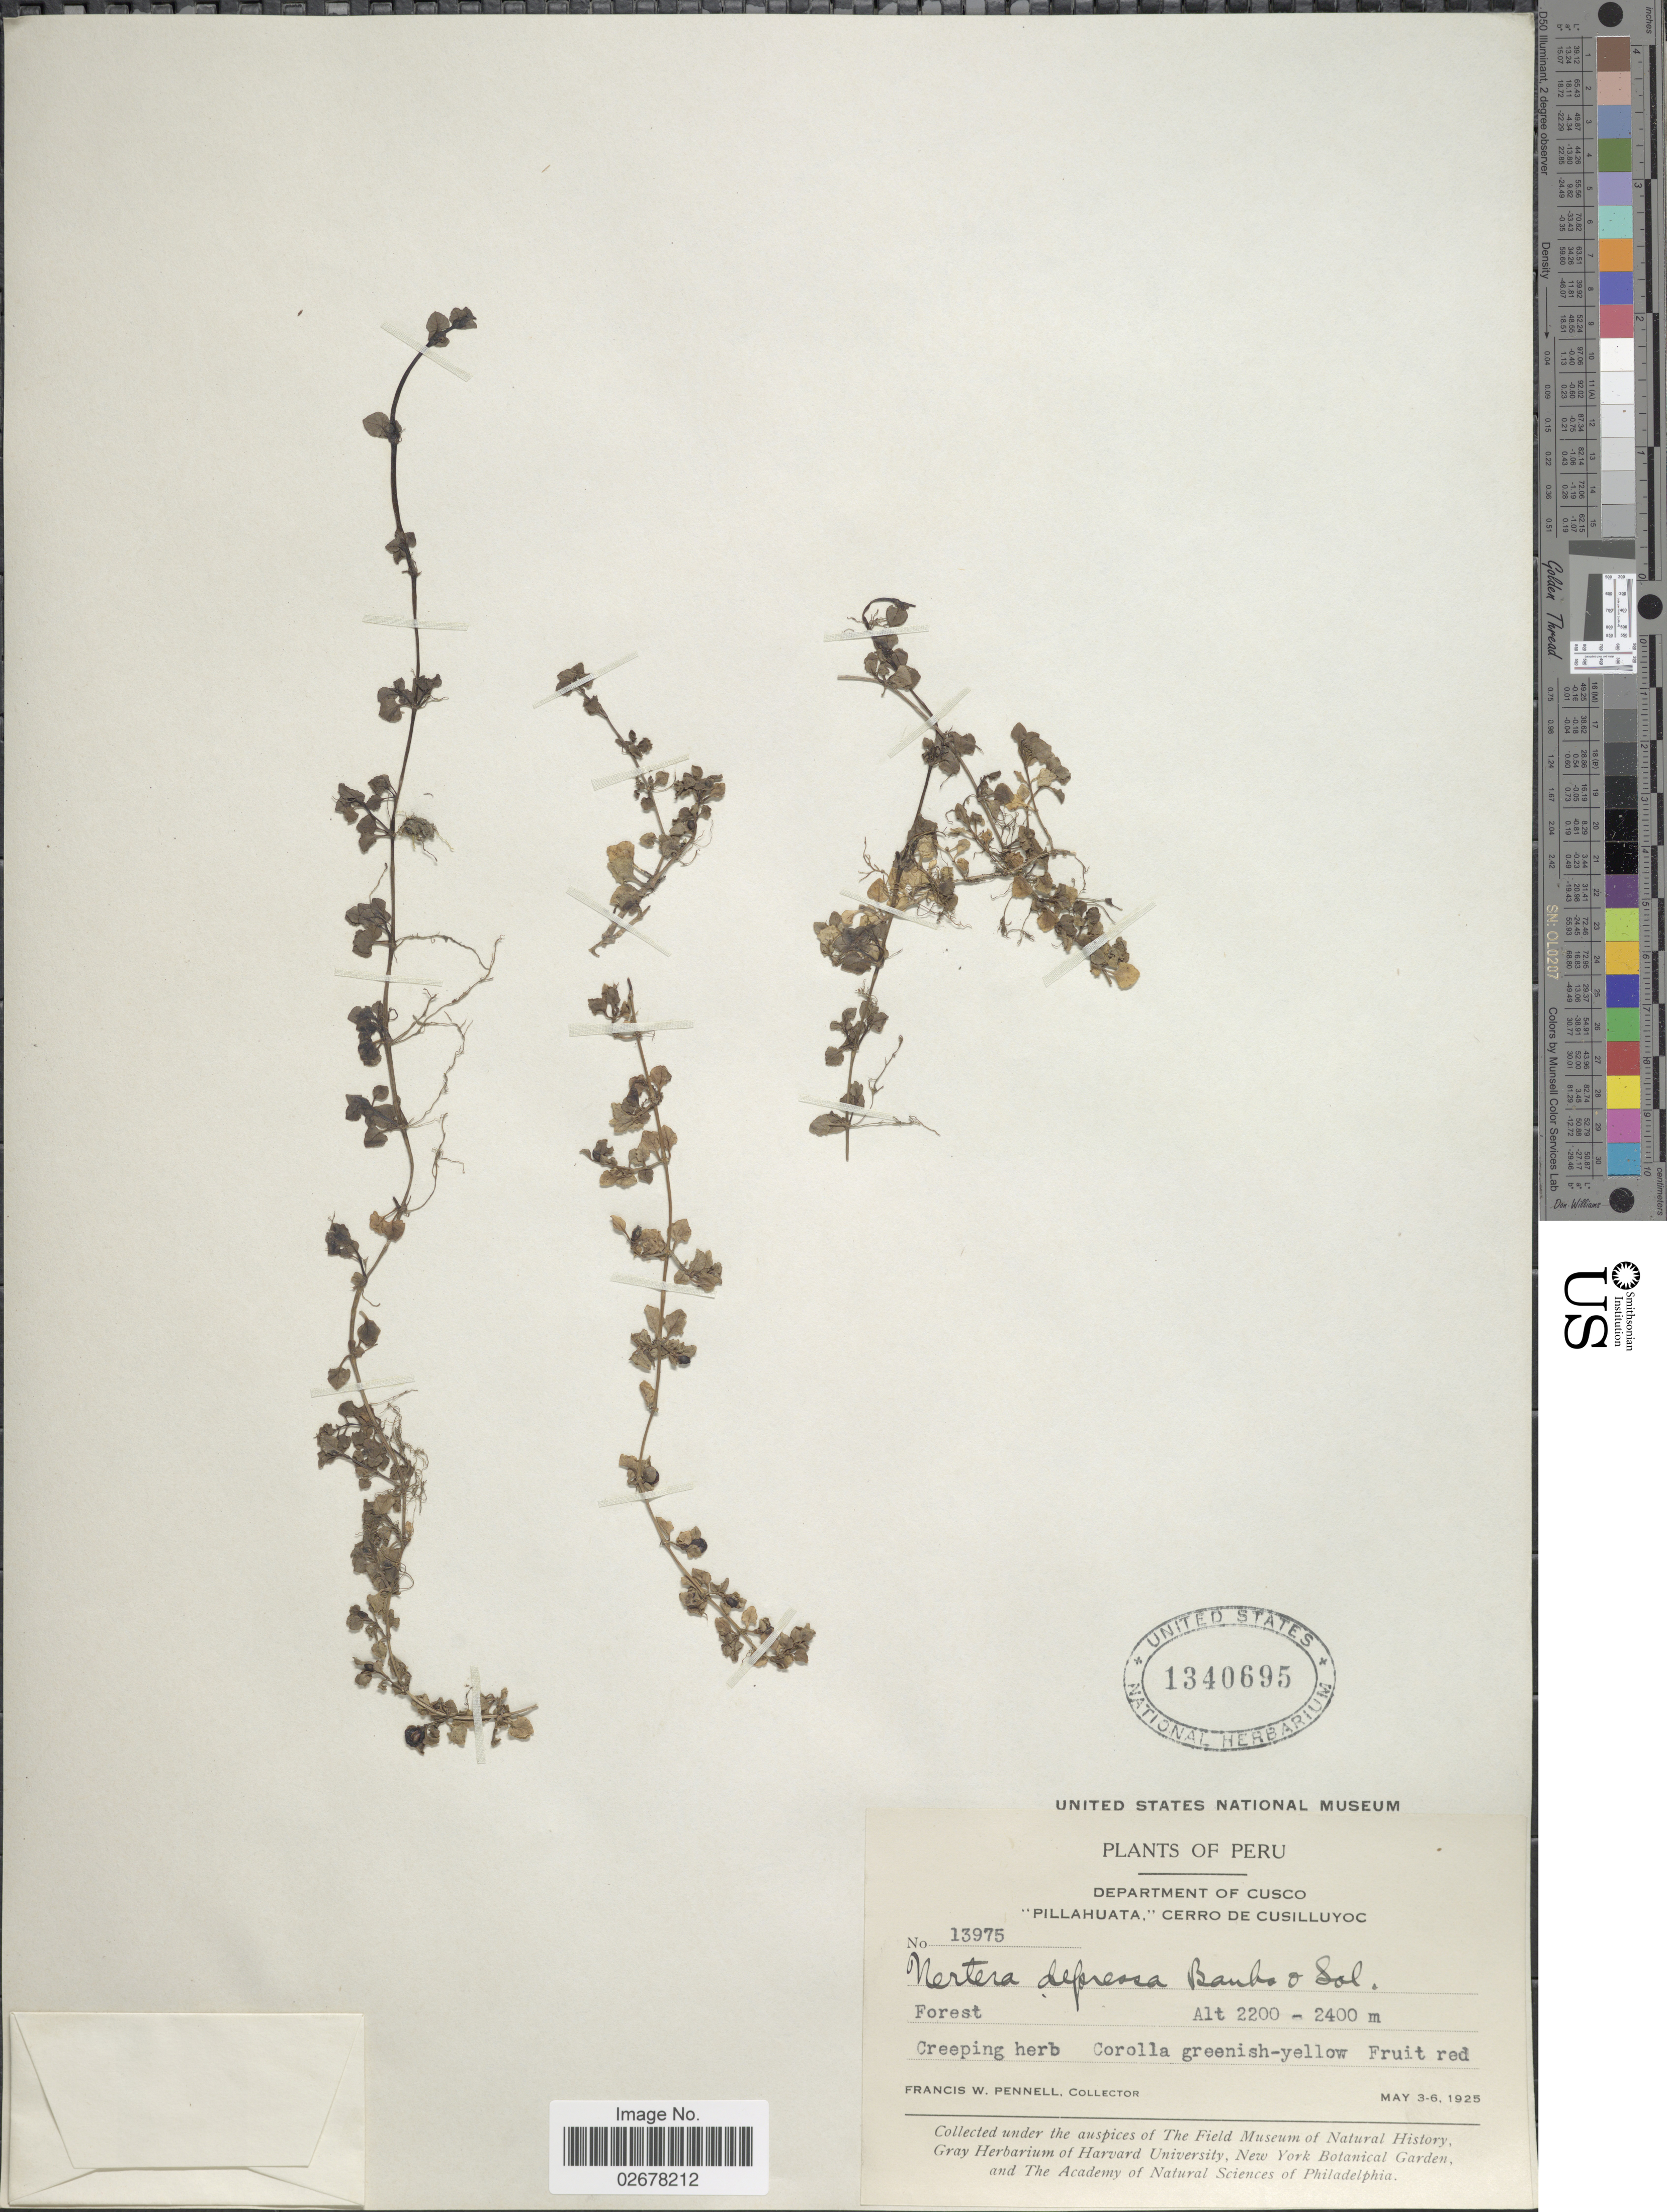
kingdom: Plantae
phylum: Tracheophyta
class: Magnoliopsida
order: Gentianales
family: Rubiaceae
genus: Nertera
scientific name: Nertera depressa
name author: Banks & Sol. ex Gaertn.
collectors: F. W. Pennell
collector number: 13975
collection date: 1925-05-03/1925-05-06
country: Peru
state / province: Cusco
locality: Pillahuata,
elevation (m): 2200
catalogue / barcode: US 1340695